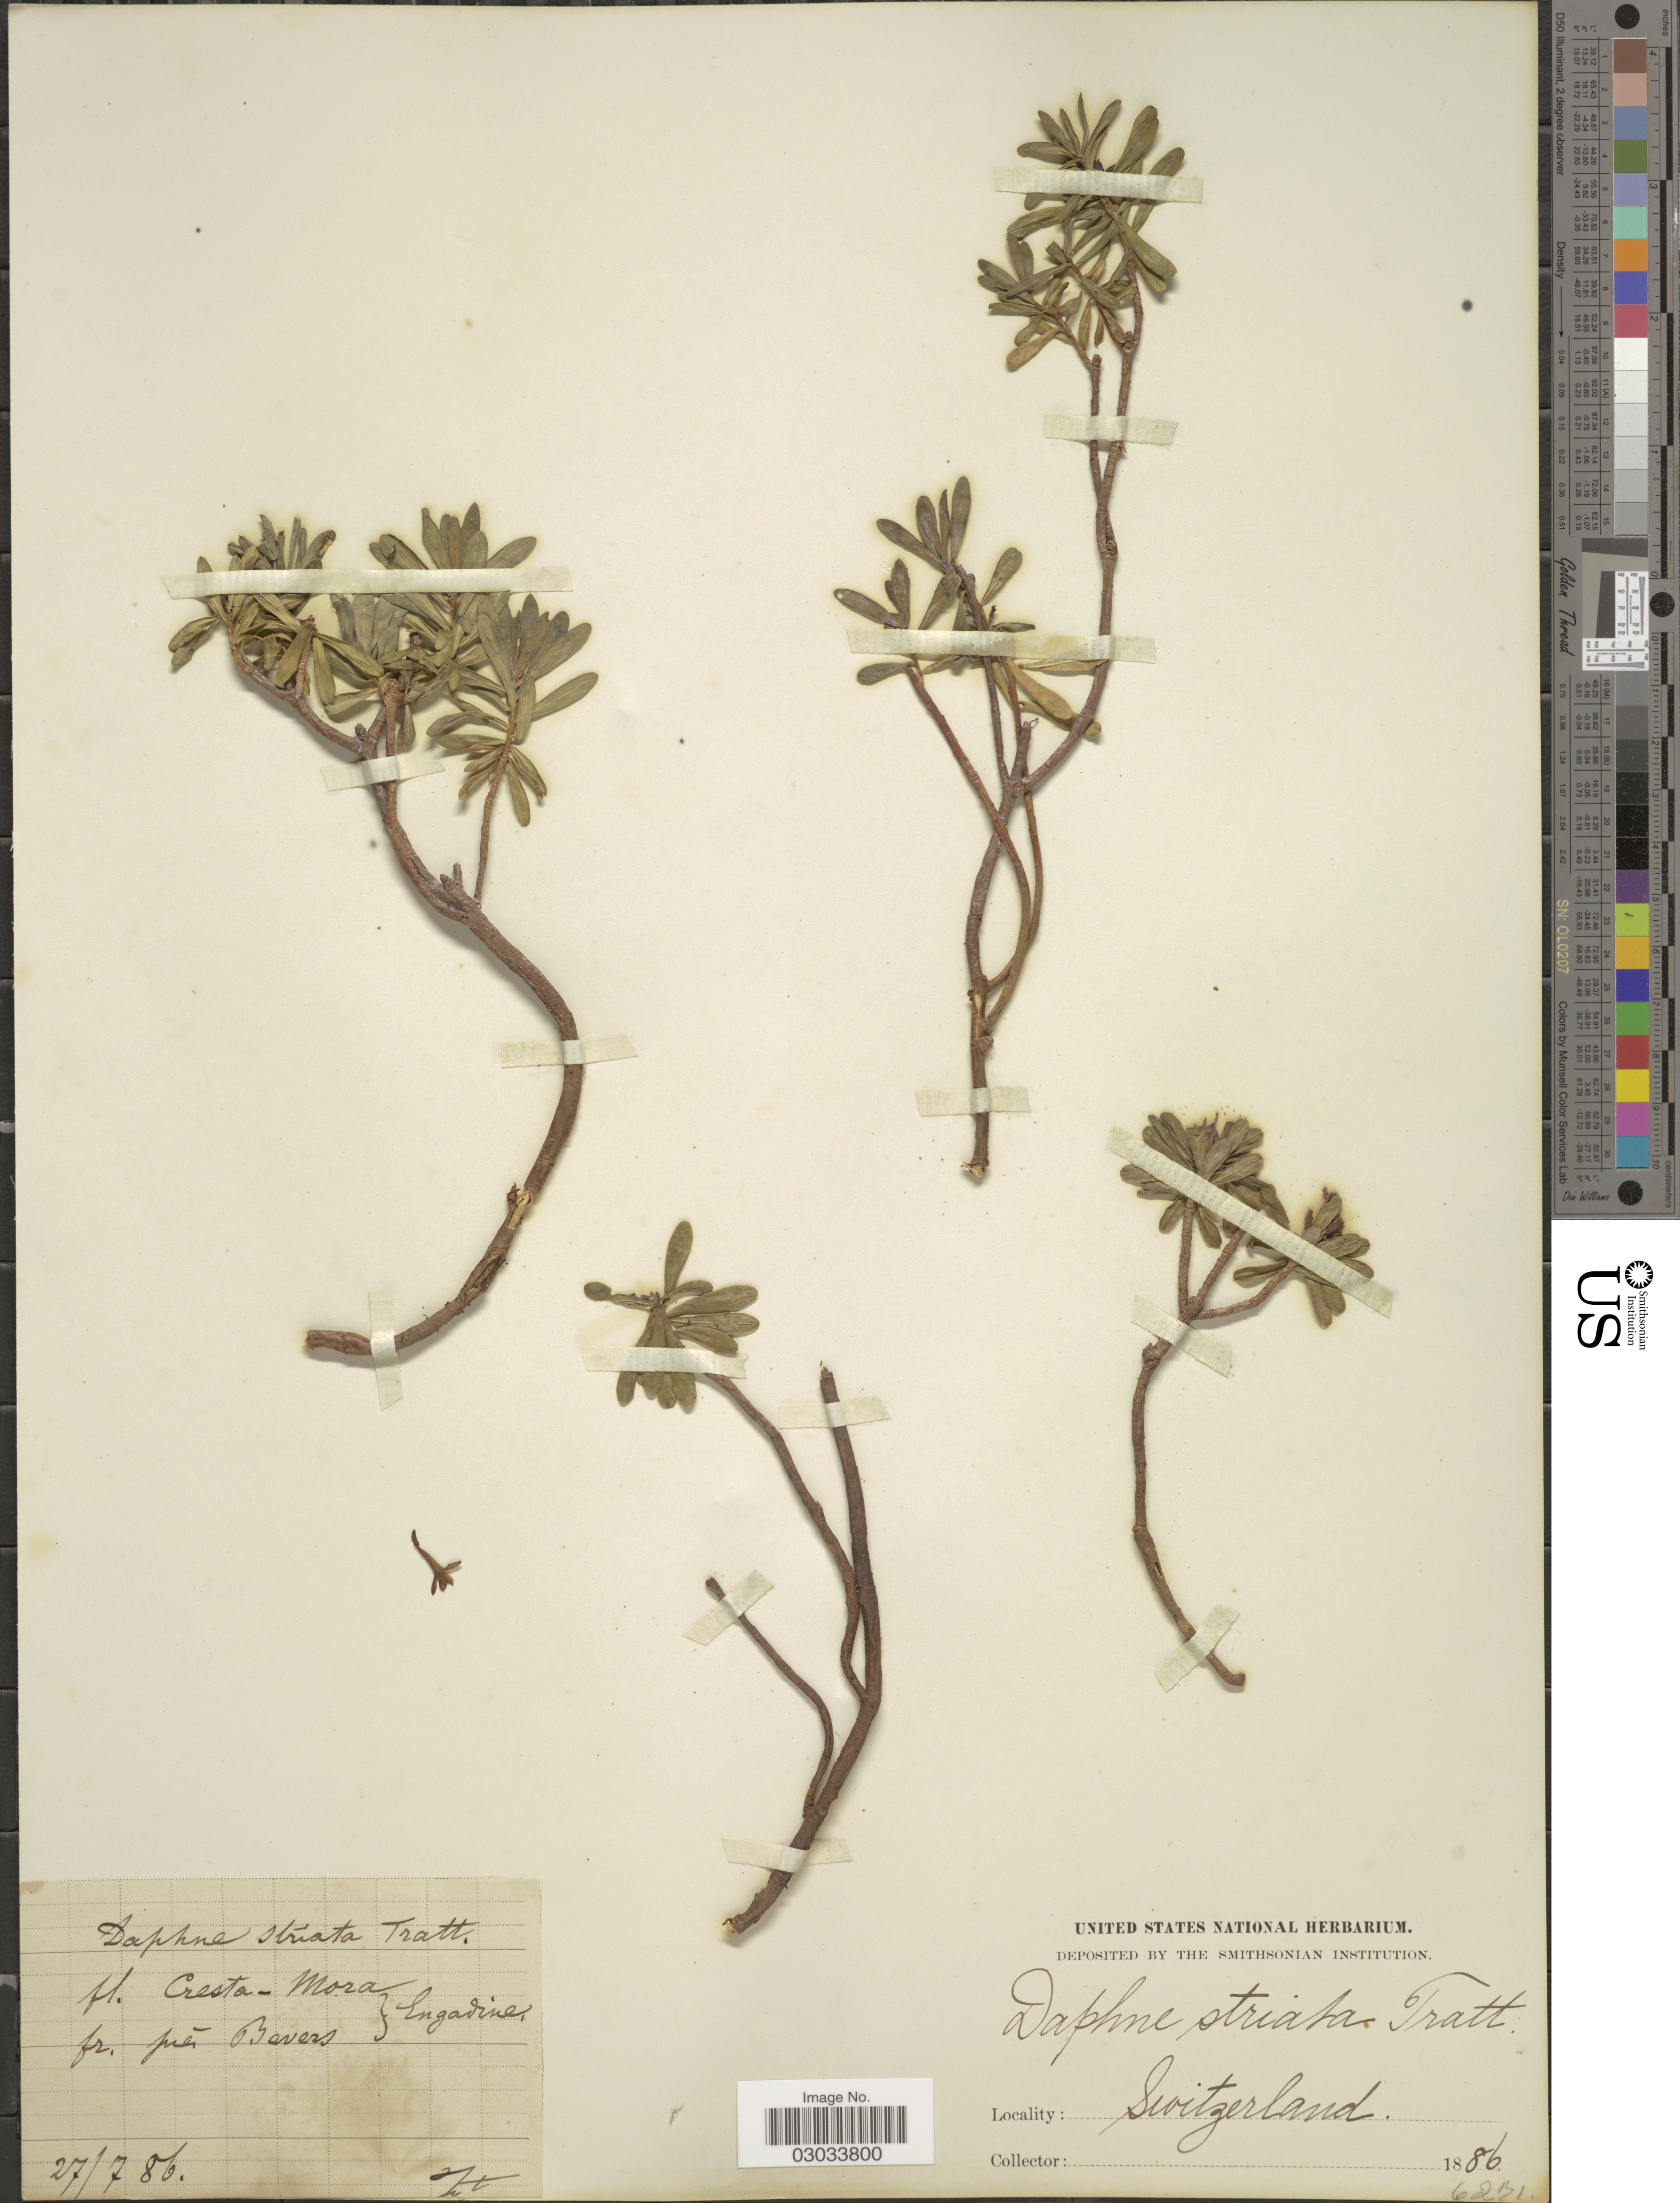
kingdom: Plantae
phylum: Tracheophyta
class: Magnoliopsida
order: Malvales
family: Thymelaeaceae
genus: Daphne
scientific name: Daphne striata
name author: Tratt.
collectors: J. H.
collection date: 1886-07-27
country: Switzerland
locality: Cresta-Mora, prés Bevers.